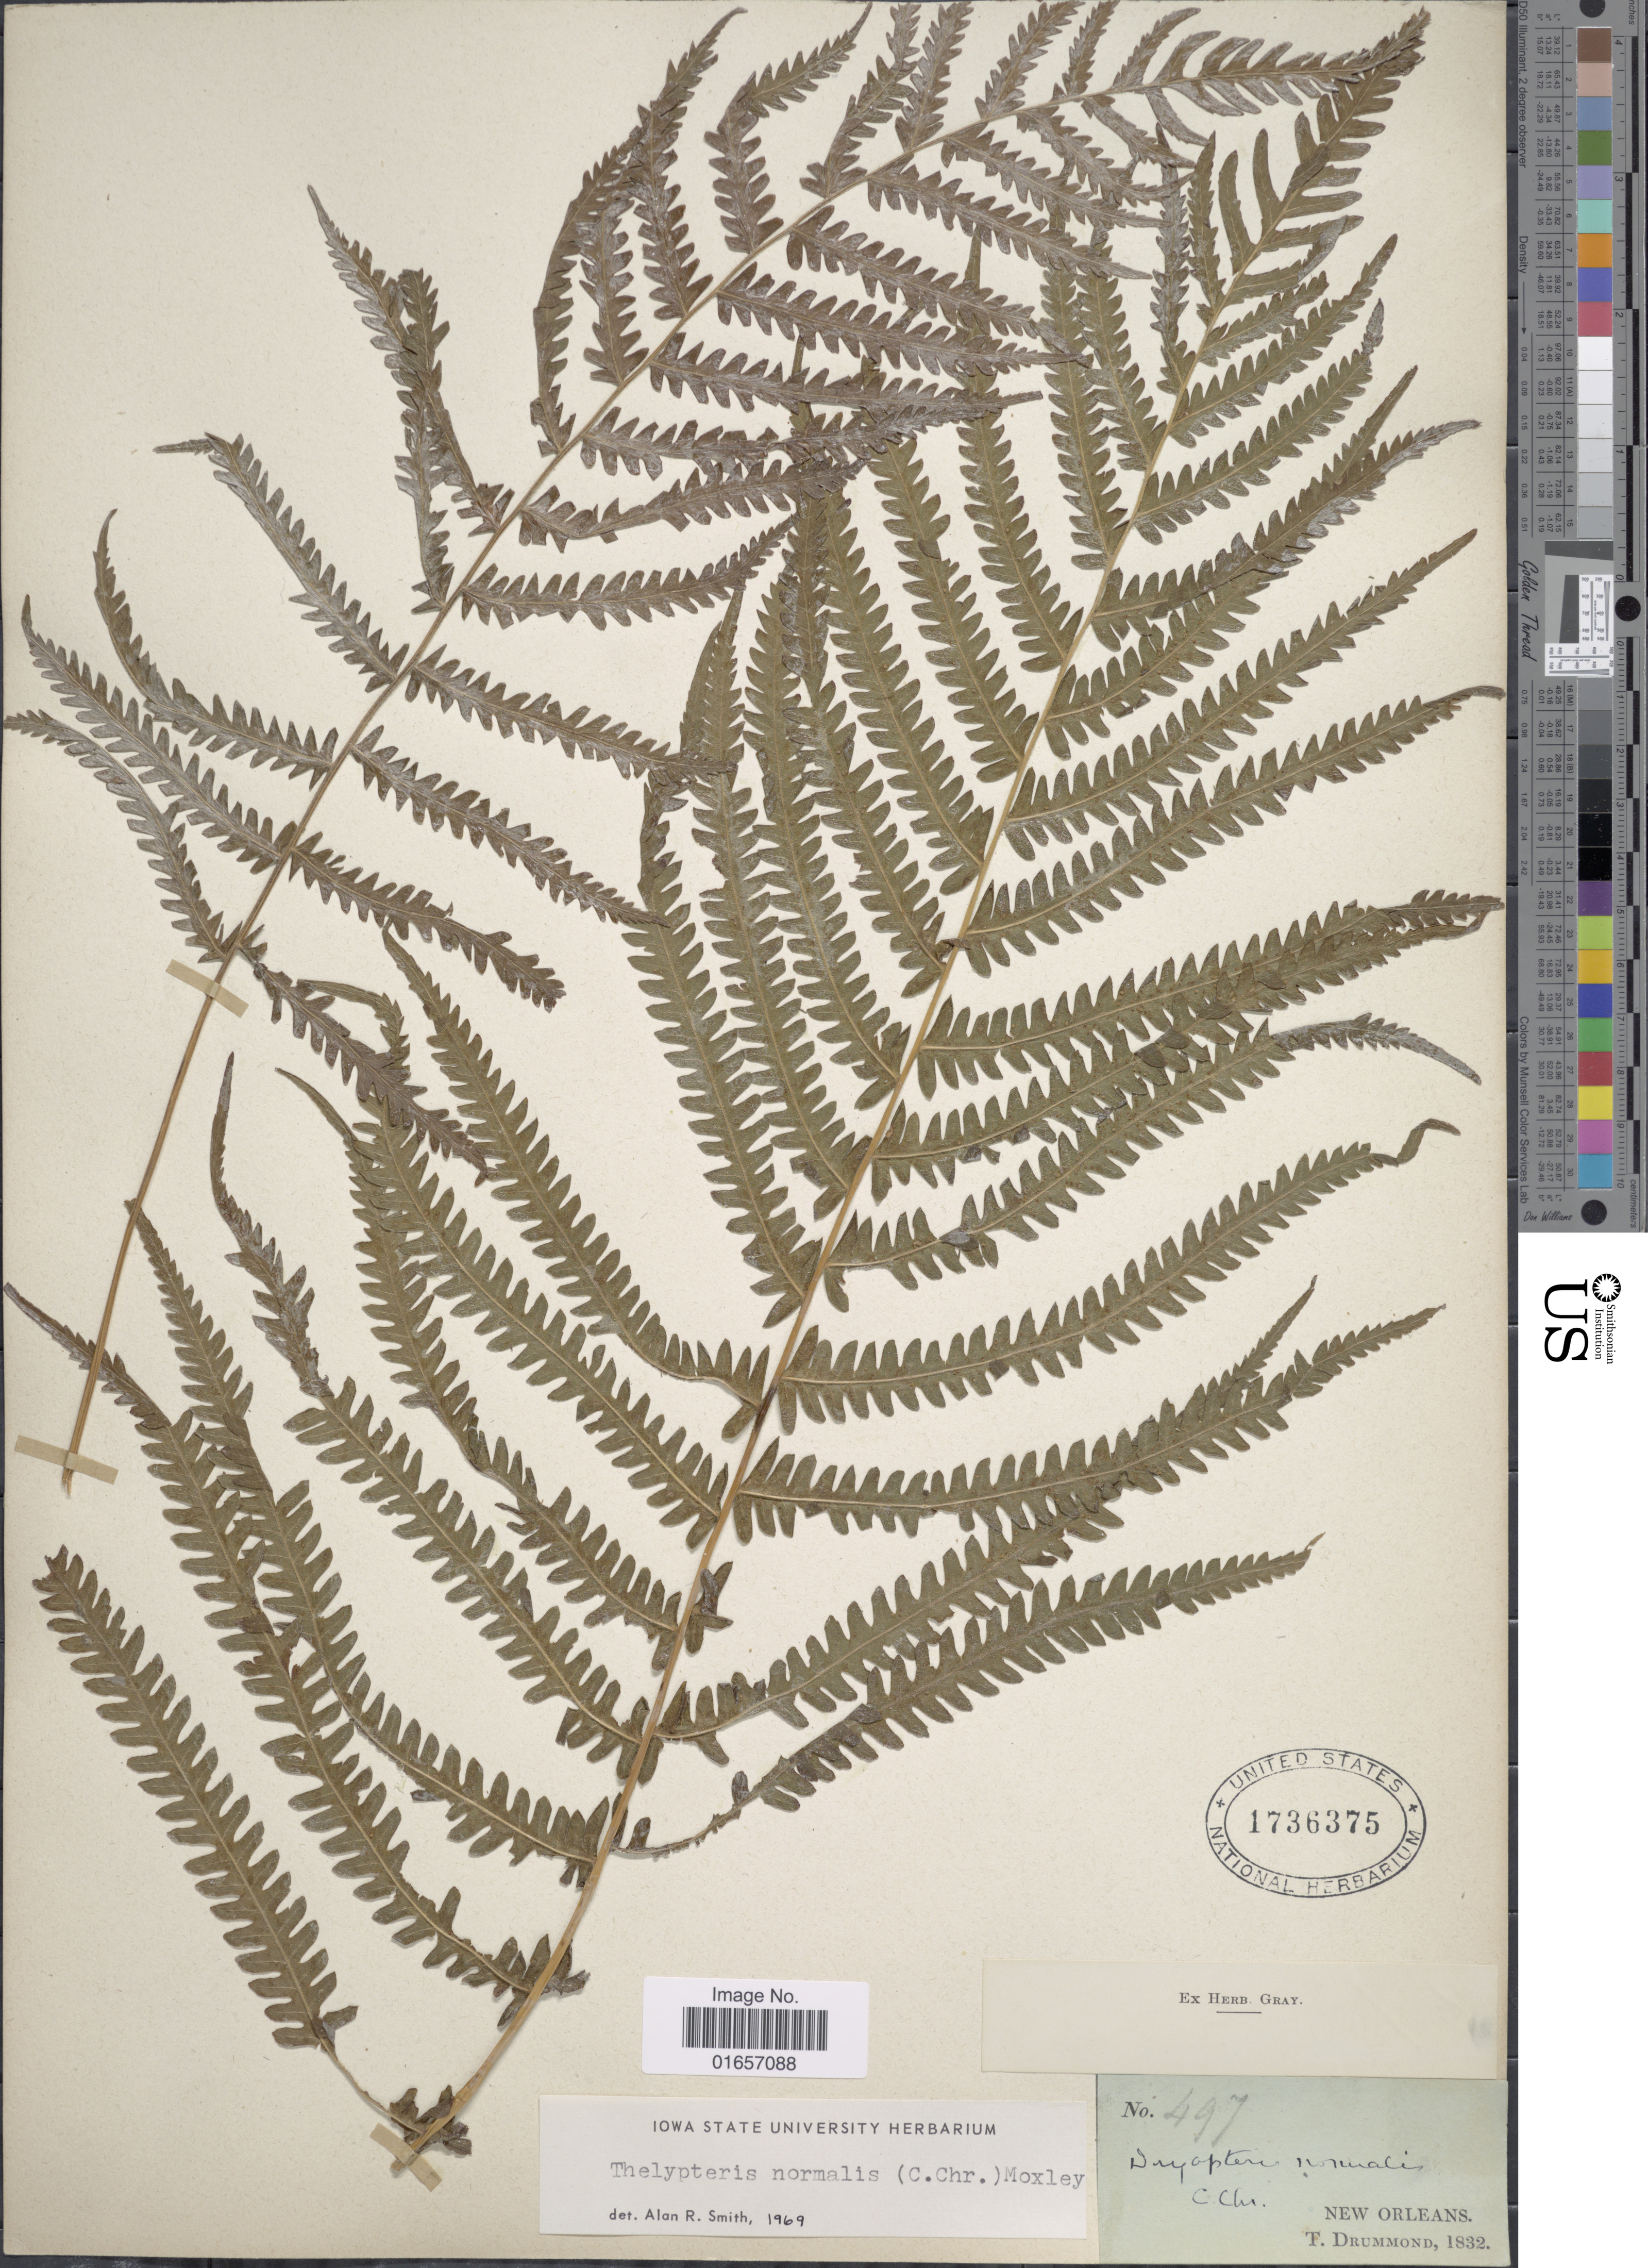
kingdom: Plantae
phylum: Tracheophyta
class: Polypodiopsida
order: Polypodiales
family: Thelypteridaceae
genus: Christella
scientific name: Christella kunthii comb. ined.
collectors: T. Drummond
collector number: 497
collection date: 1832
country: United States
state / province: Louisiana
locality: New Orleans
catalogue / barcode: US 1736375